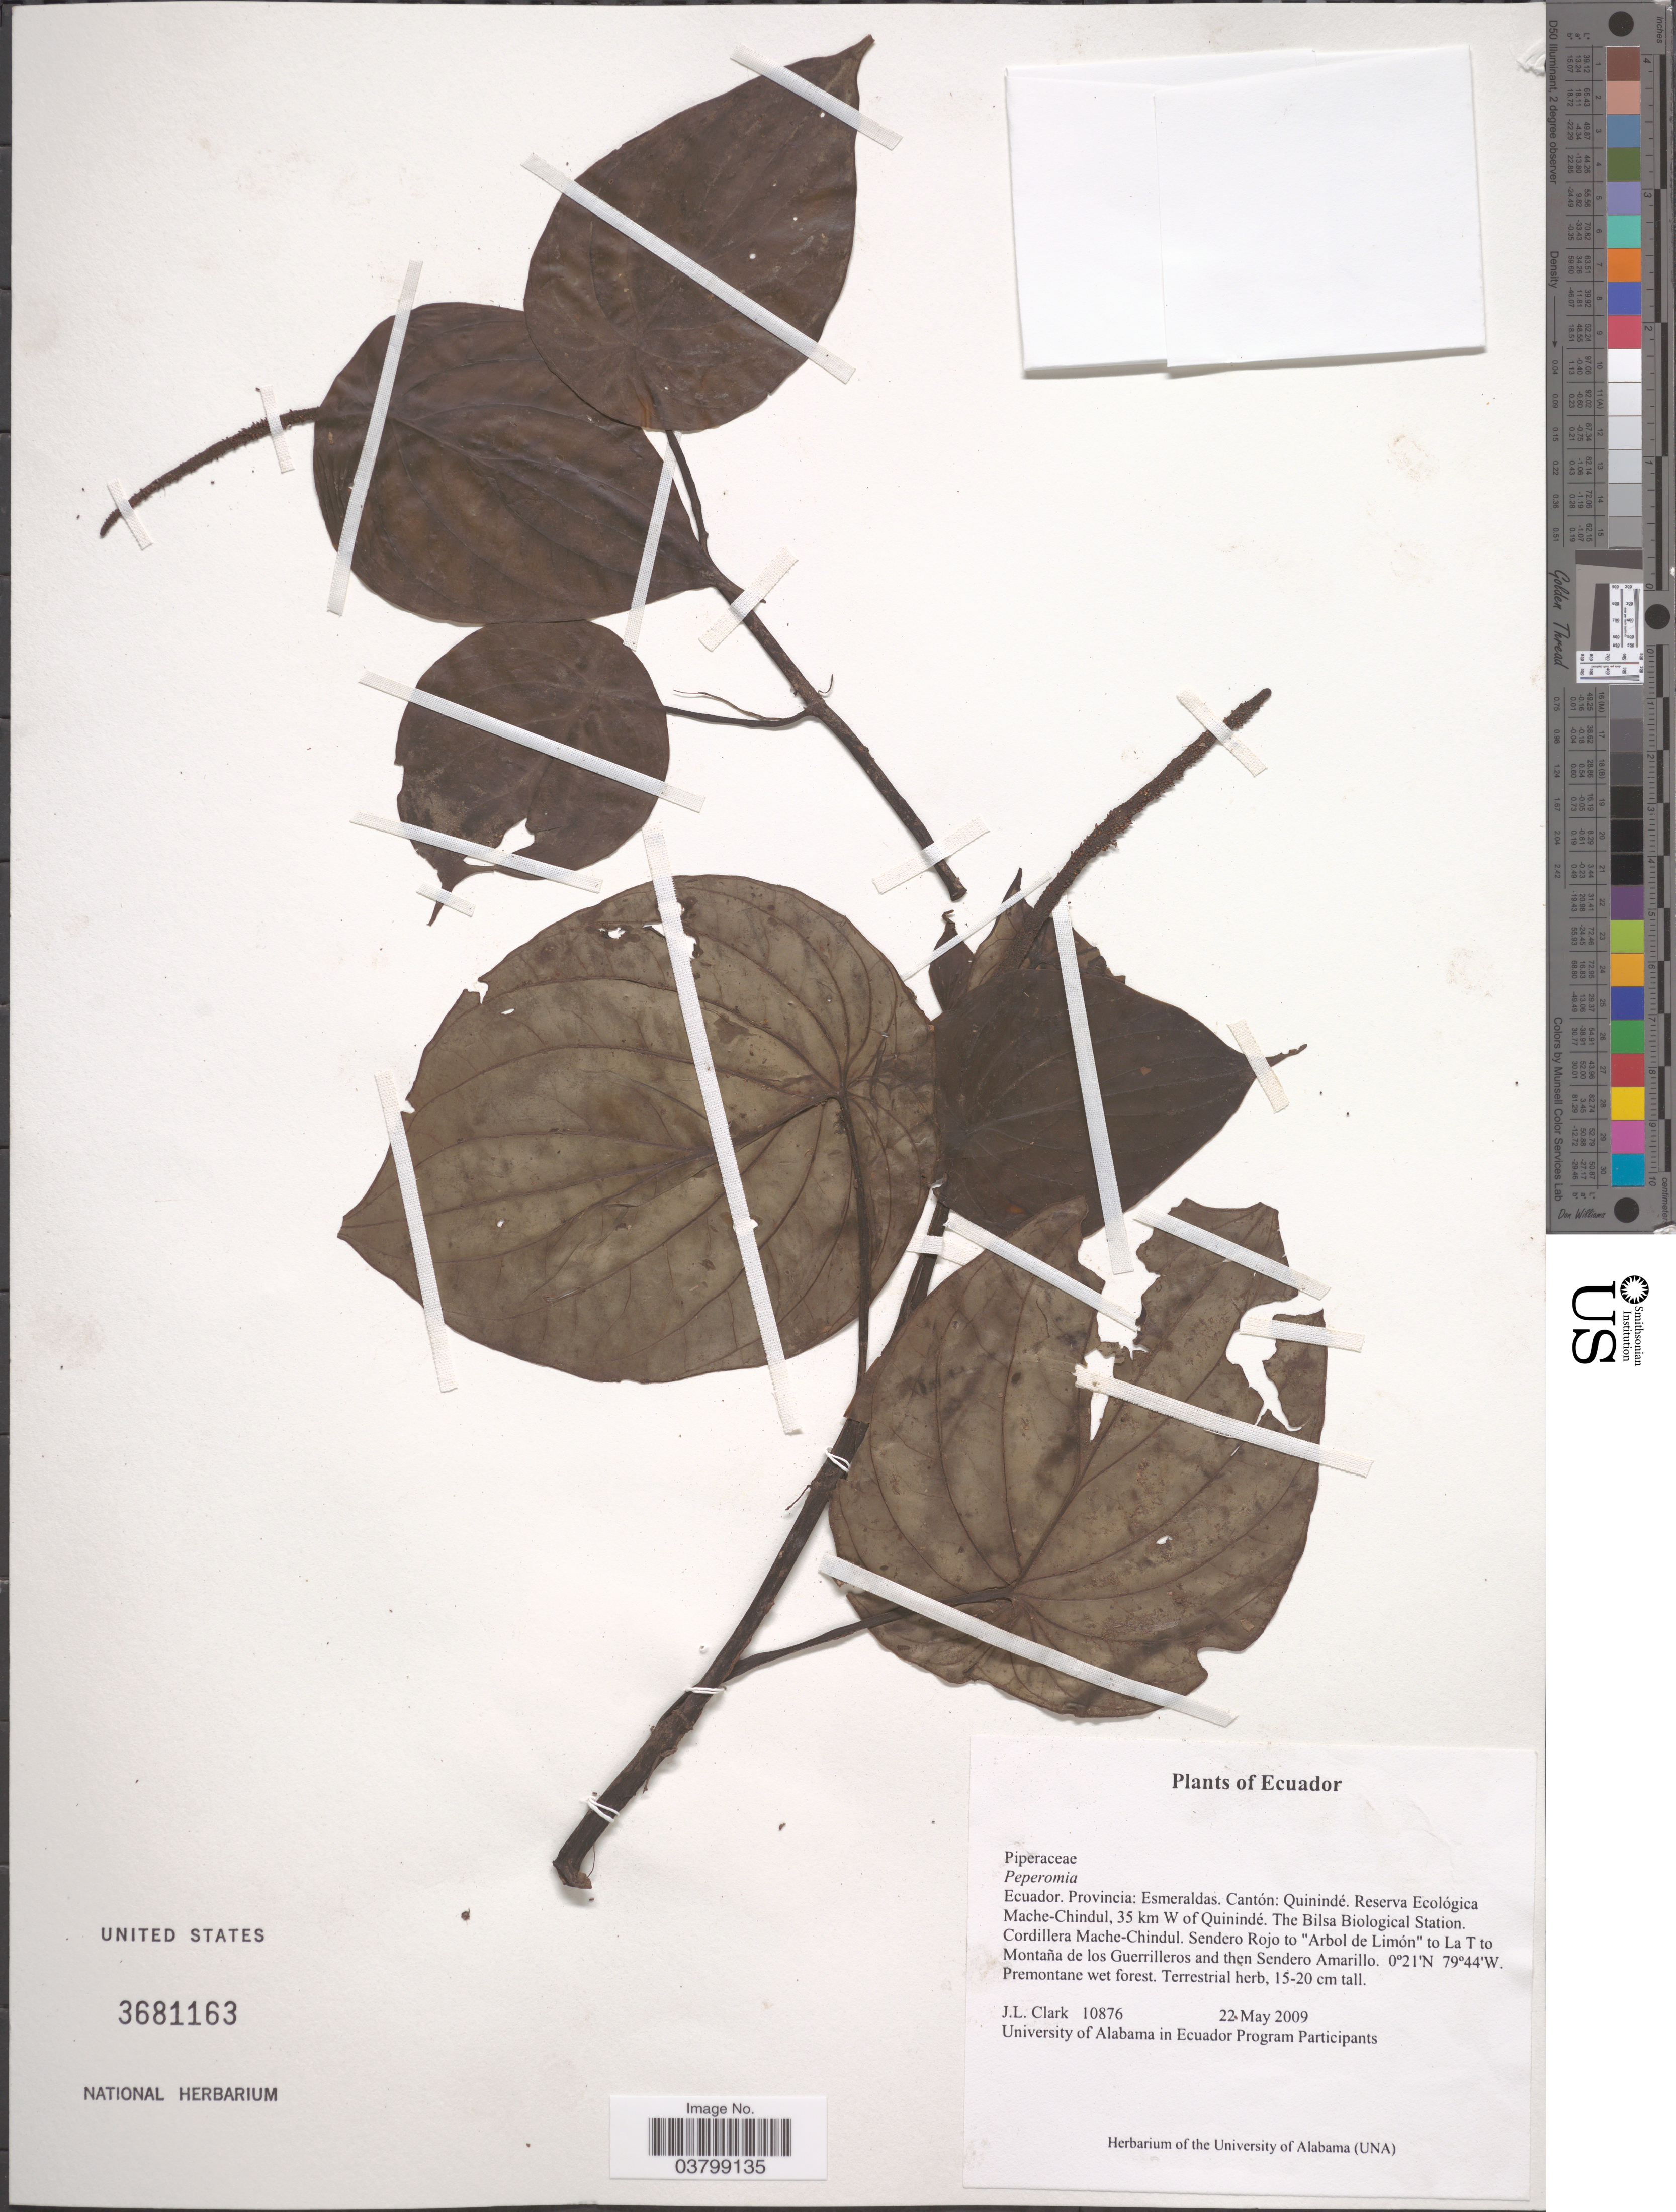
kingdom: Plantae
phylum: Tracheophyta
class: Magnoliopsida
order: Piperales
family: Piperaceae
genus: Peperomia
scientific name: Peperomia alwynii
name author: Callejas & Betancur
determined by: Jiménez, José Estaban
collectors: J. L. Clark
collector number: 10876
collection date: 2009-05-22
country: Ecuador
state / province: Esmeraldas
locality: Cantón: Quinindé. Reserva Ecológica Mache-Chindul, 35 km W of Quinindé. The Bilsa Biological Station. Cordillera Mache-Chindul. Sendero Rojo to "Arbol de Limón" to La T to Montaña de los Guerilleros and the Sendero Amarillo.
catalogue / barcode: US 3681163